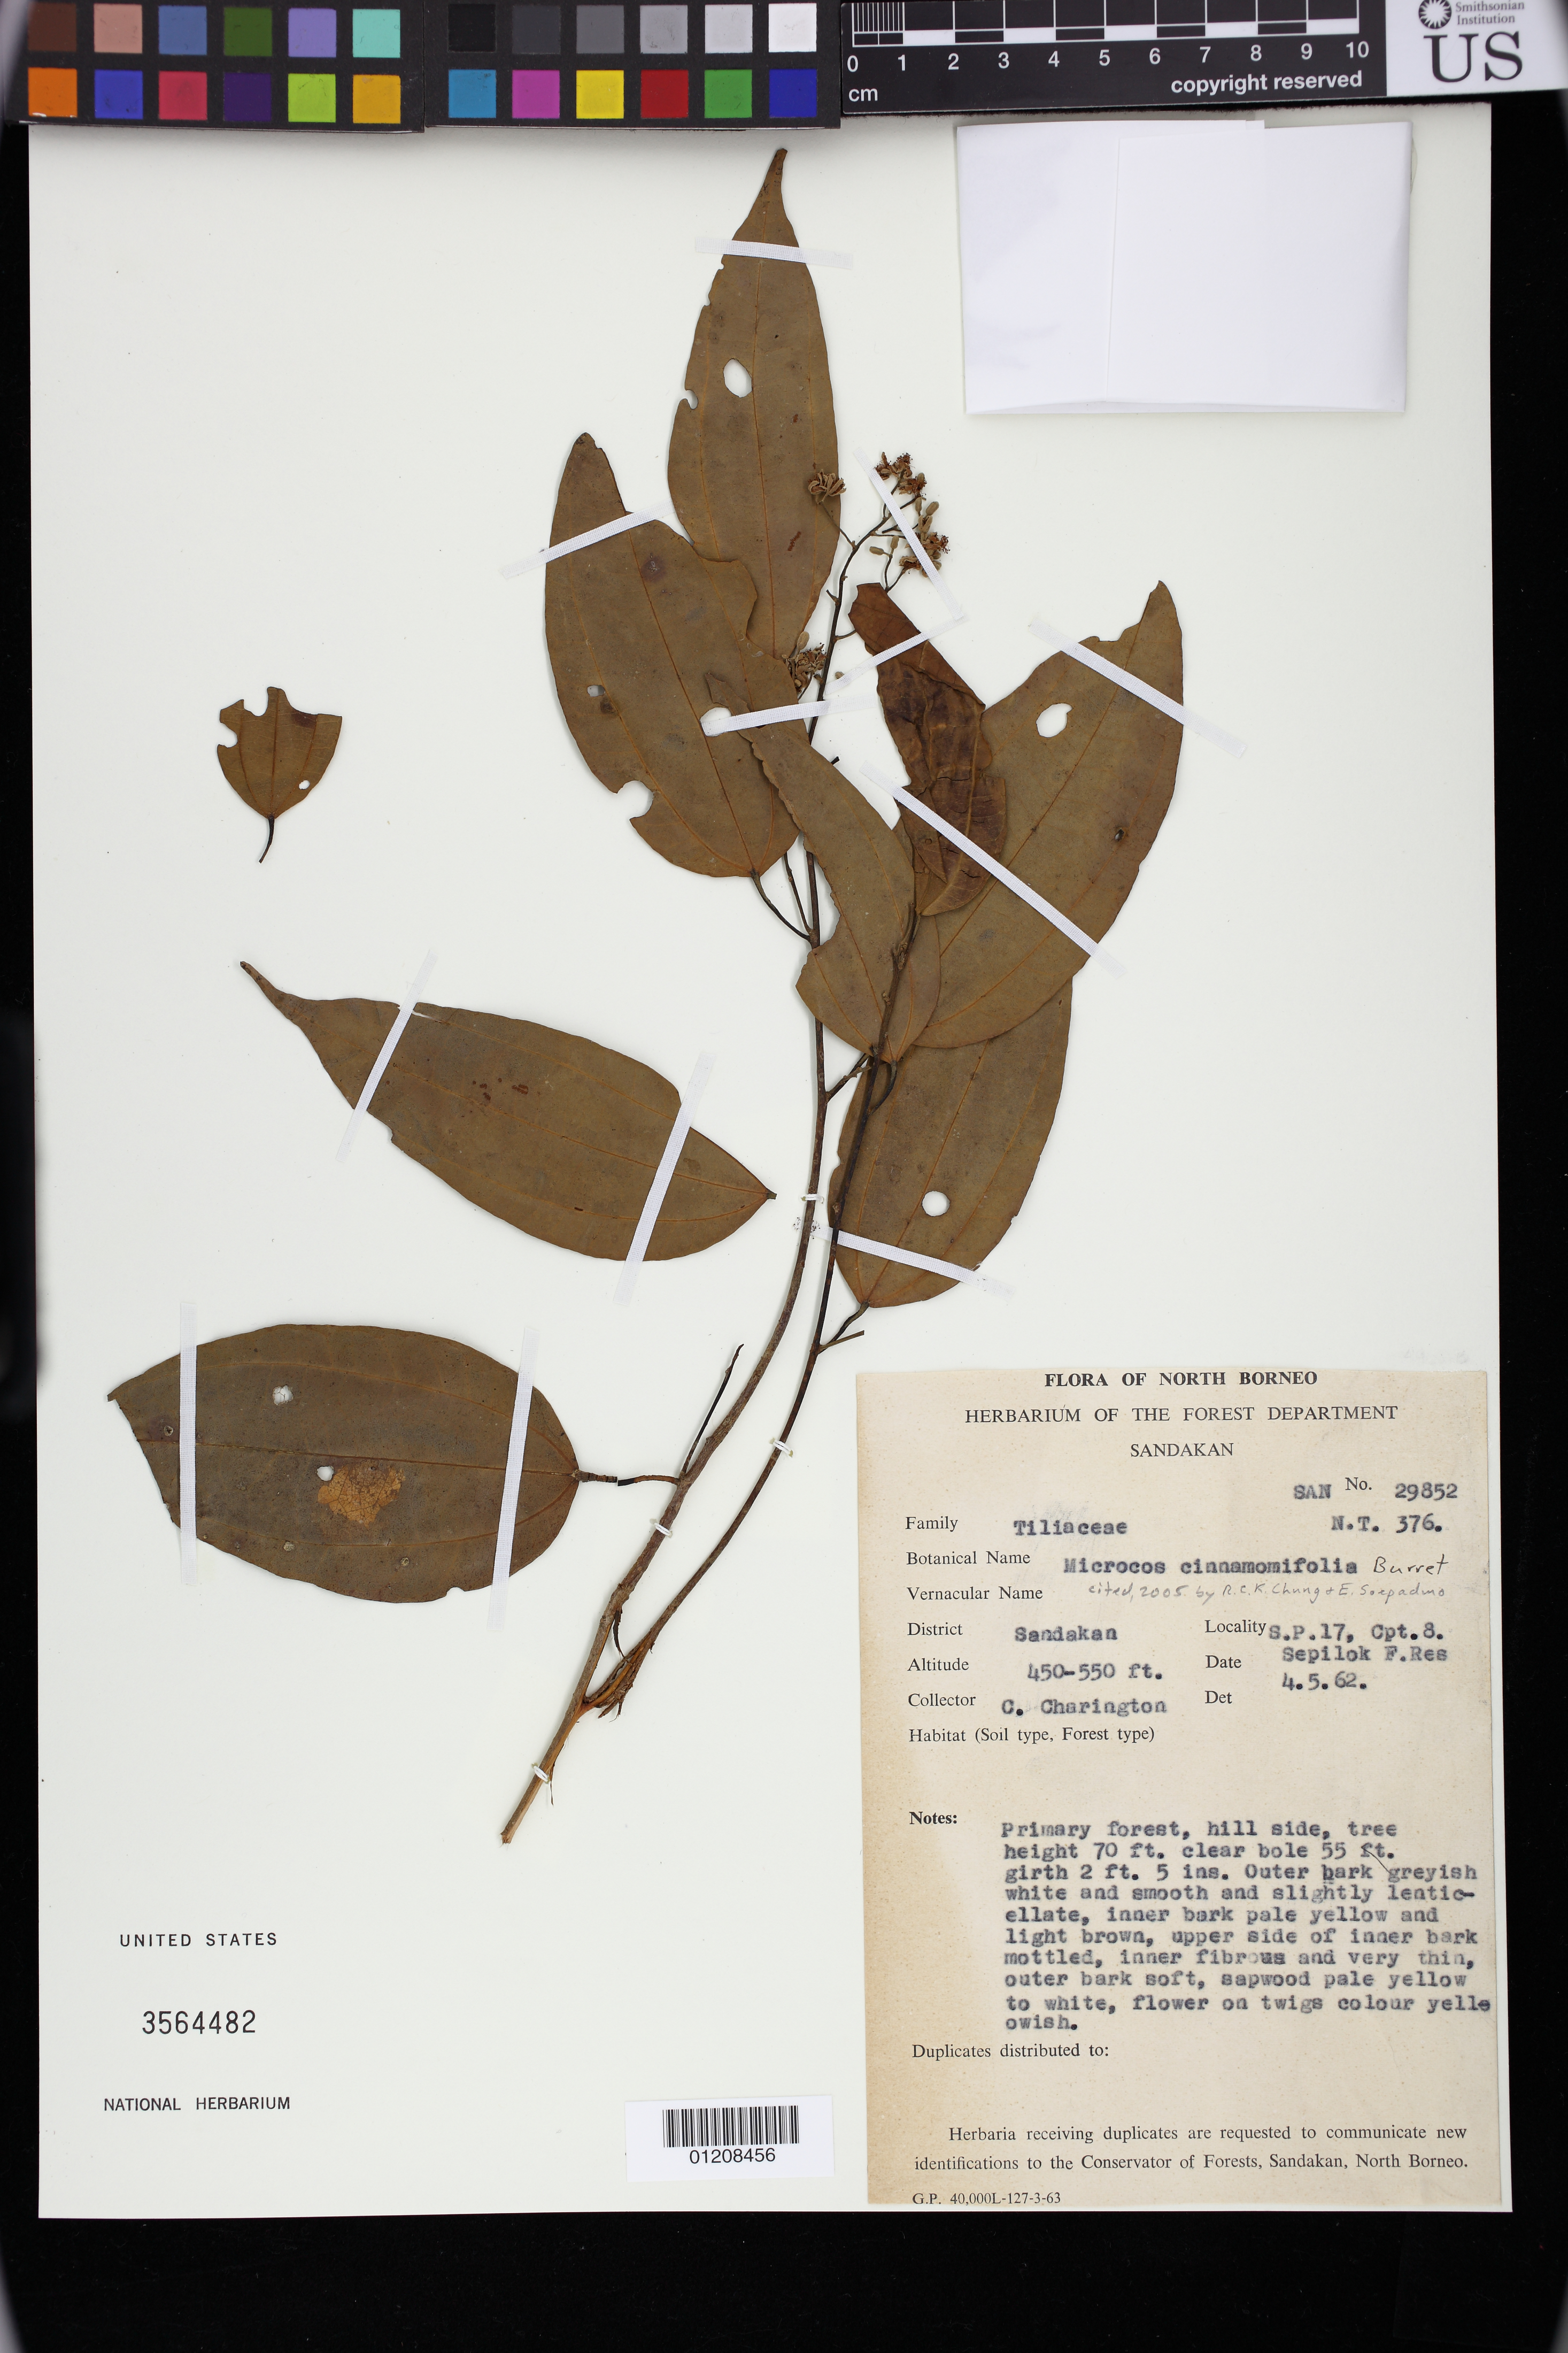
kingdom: Plantae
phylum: Tracheophyta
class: Magnoliopsida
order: Malvales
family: Malvaceae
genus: Microcos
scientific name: Microcos cinnamomifolia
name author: Burret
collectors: C. Charington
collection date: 1962-05-04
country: Malaysia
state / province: Sabah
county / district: Sandakan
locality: Sepilok Orang Utan Rehabilitation Centre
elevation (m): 137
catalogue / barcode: US 3564482